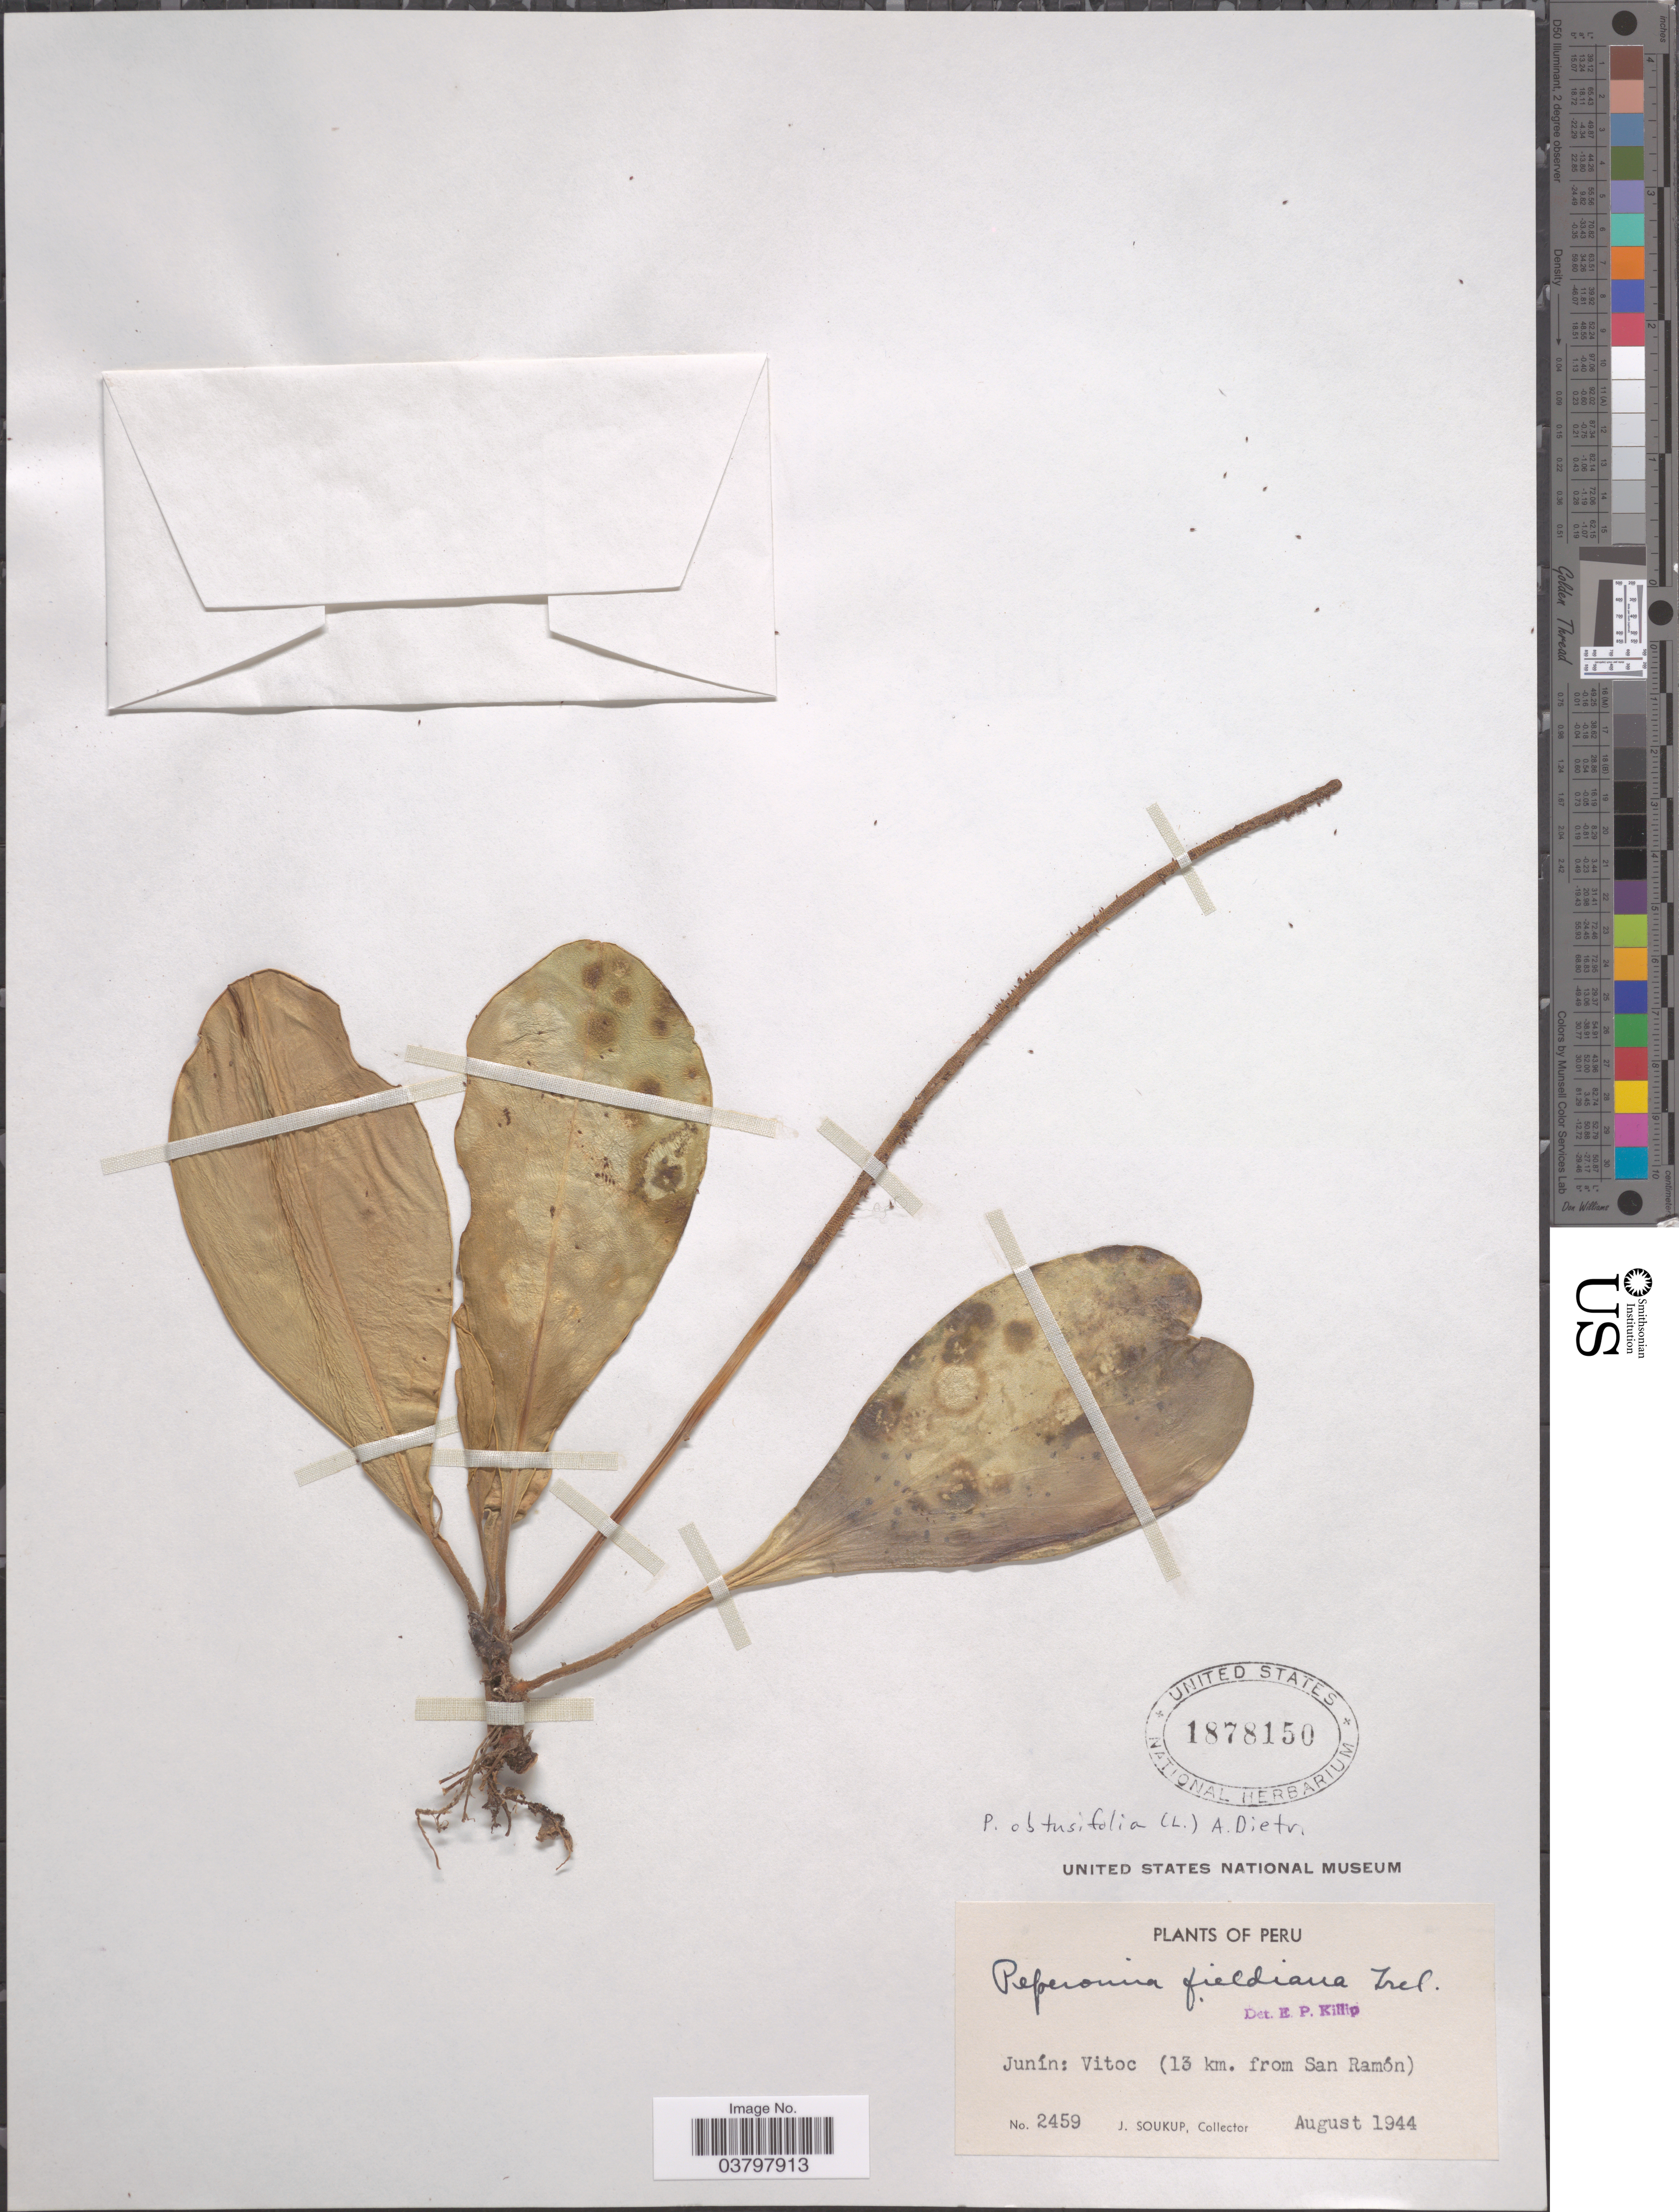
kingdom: Plantae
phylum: Tracheophyta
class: Magnoliopsida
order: Piperales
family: Piperaceae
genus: Peperomia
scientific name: Peperomia obtusifolia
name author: (L.) A. Dietr.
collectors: J. Soukup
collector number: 2459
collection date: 1944-08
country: Peru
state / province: Junín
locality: Vitoc (13 km. from San Ramón).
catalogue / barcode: US 1878150